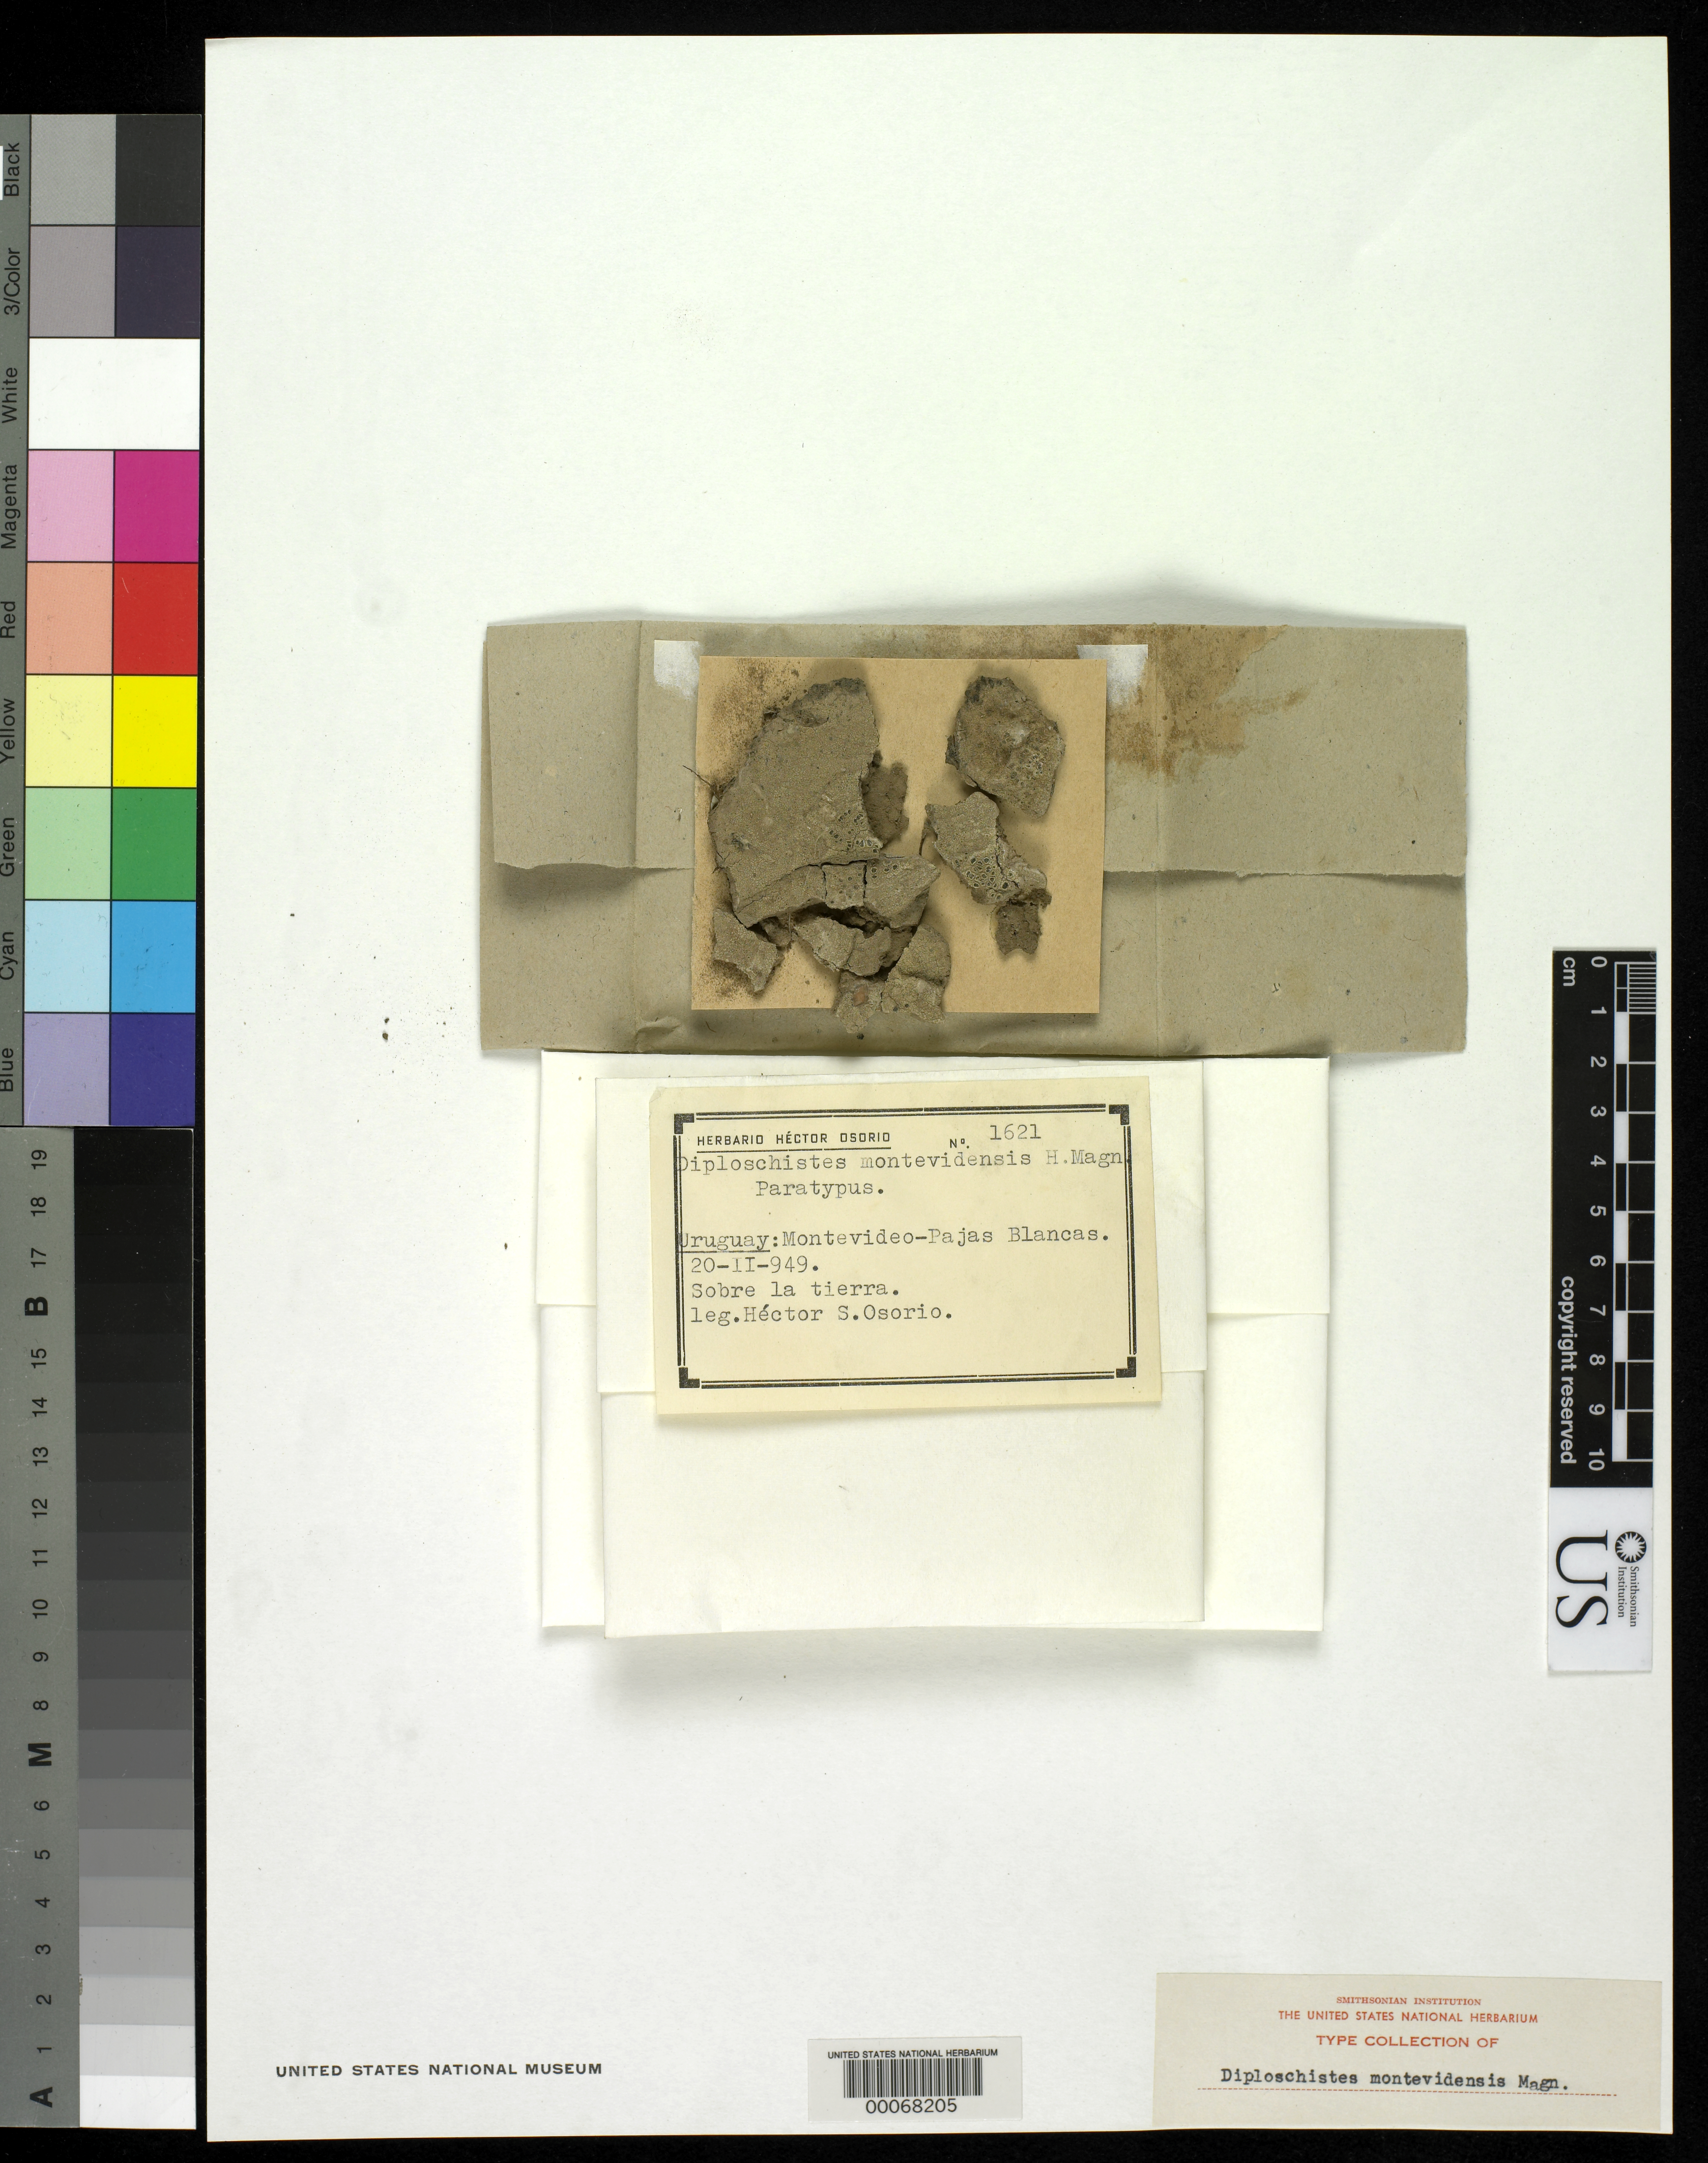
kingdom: Fungi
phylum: Ascomycota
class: Lecanoromycetes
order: Ostropales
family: Graphidaceae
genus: Diploschistes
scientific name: Diploschistes montevidensis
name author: H. Magn.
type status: Isotype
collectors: H. Osorio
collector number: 1621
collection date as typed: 20 Feb 1949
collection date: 1949-02-20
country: Uruguay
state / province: Montevideo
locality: Pajas Blancas.